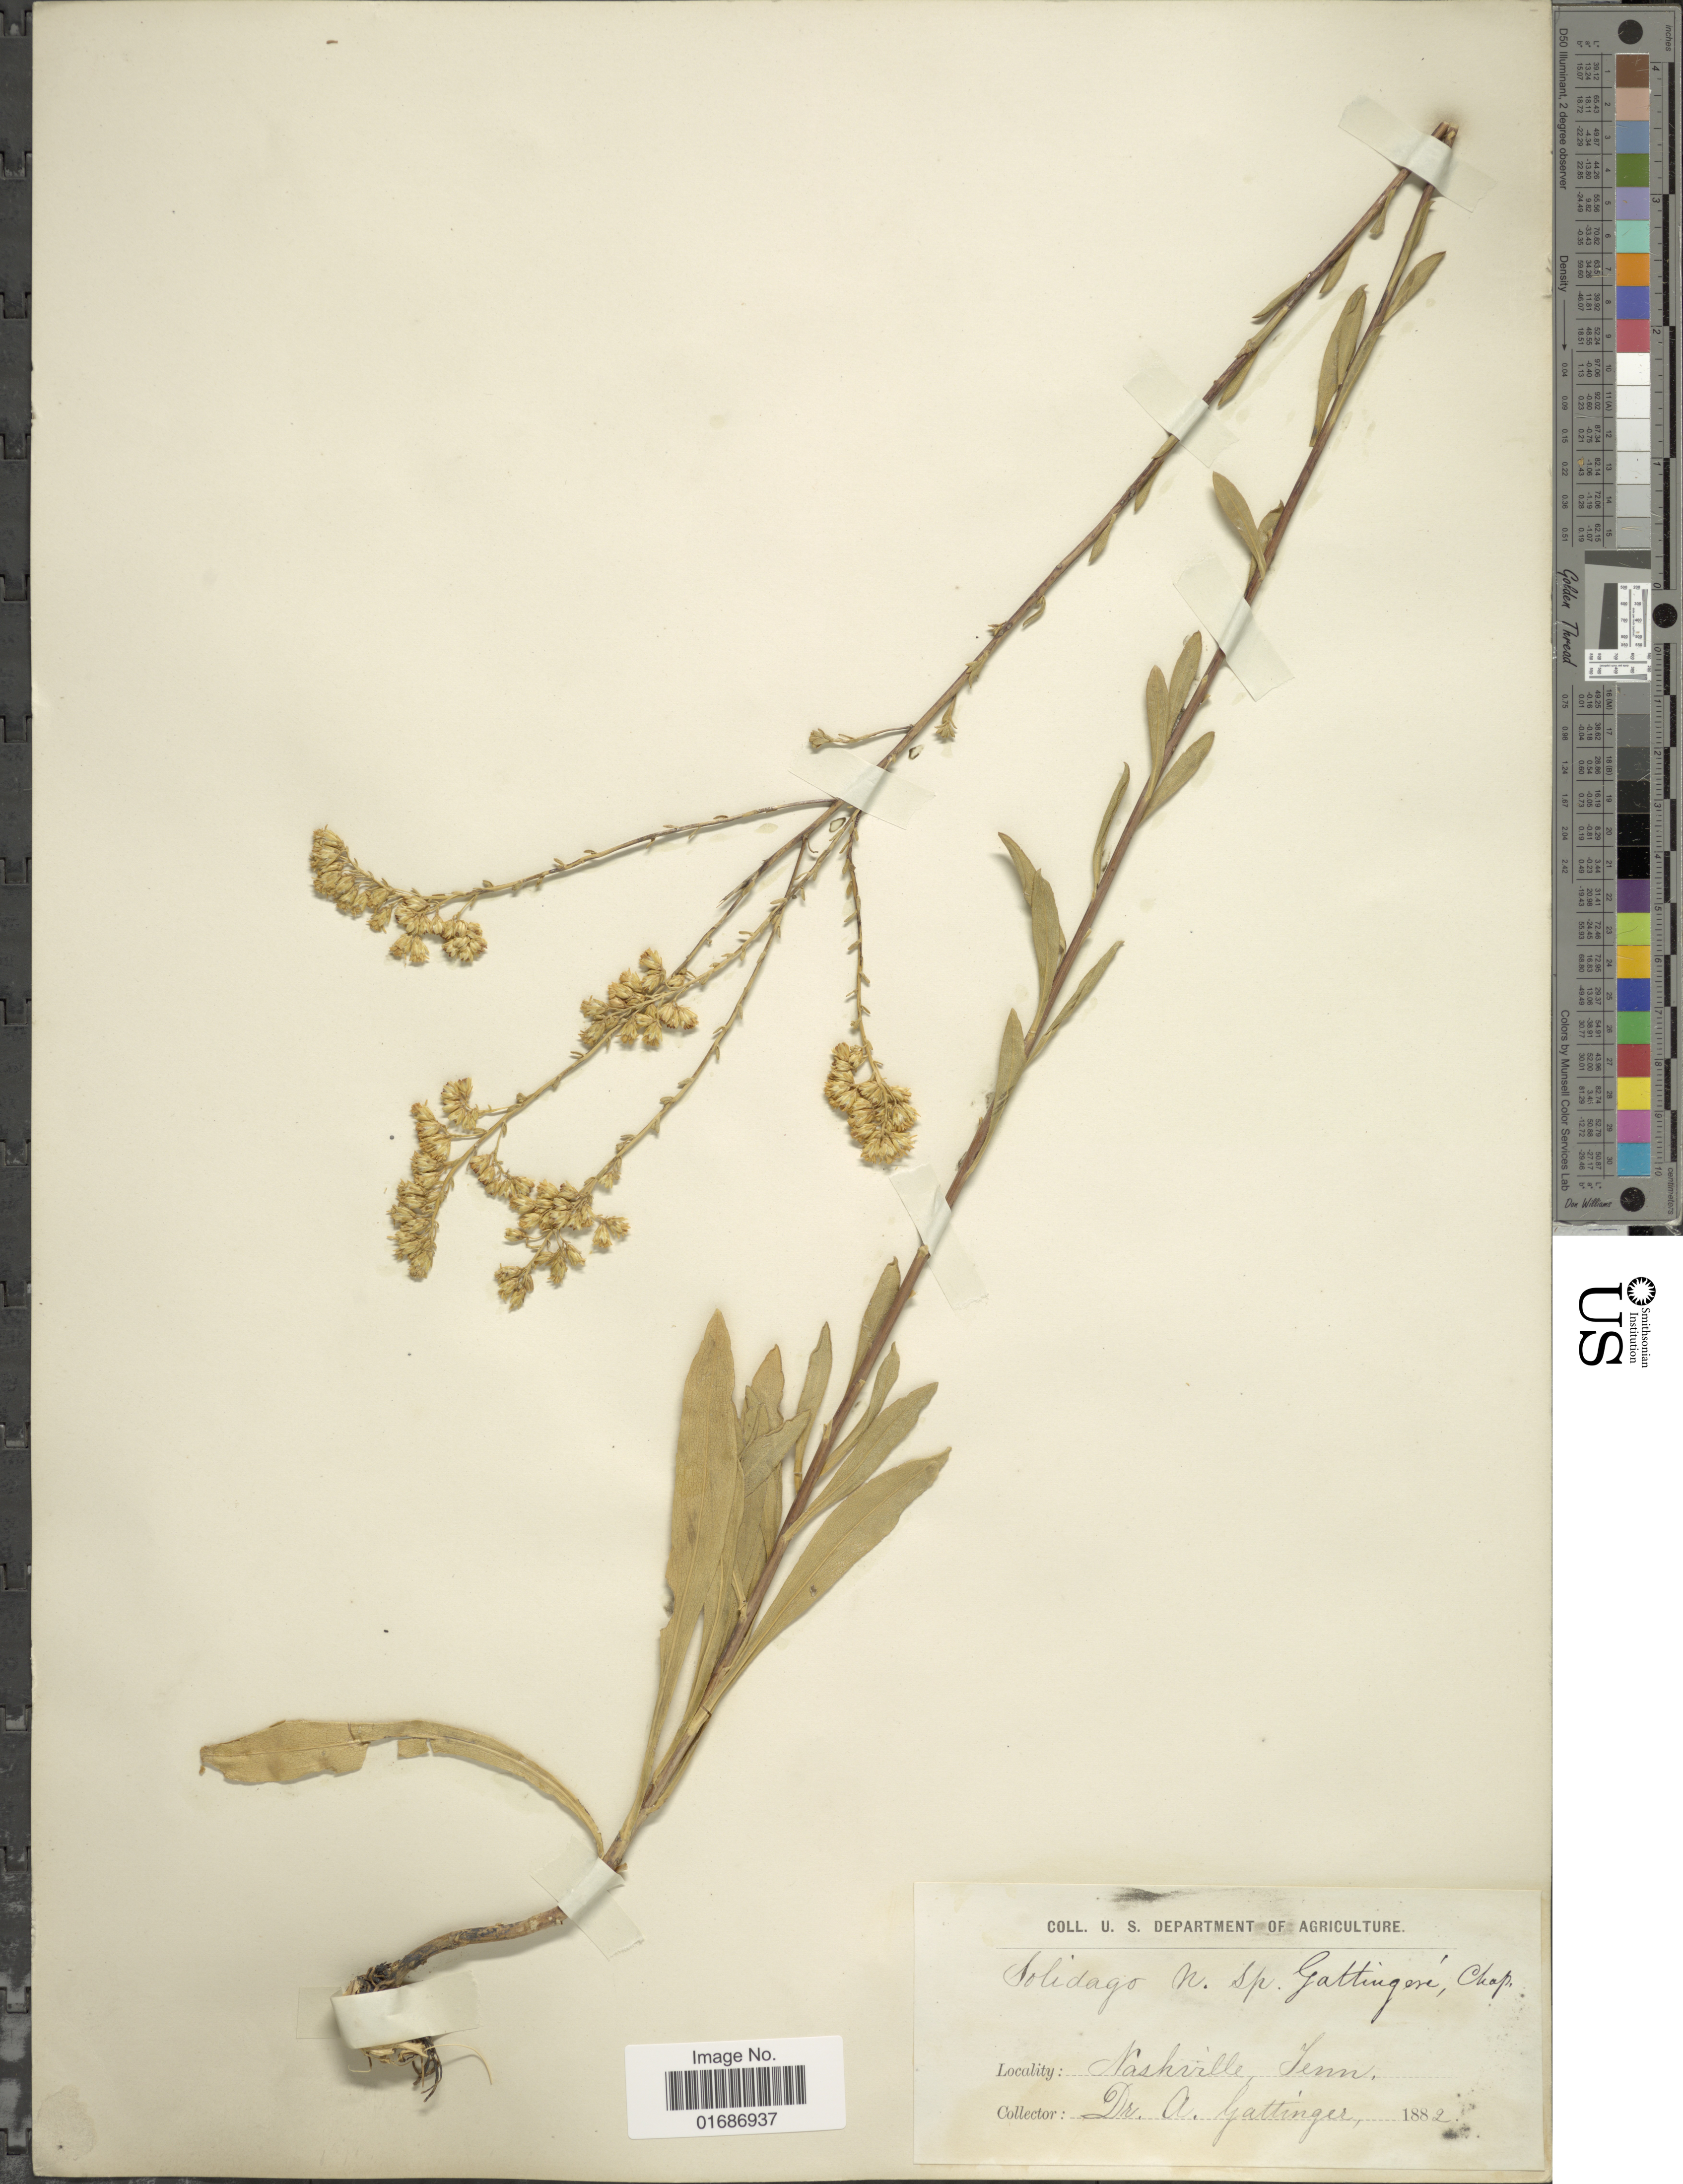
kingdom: Plantae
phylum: Tracheophyta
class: Magnoliopsida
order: Asterales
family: Asteraceae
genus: Solidago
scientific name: Solidago gattingeri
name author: Chapman ex A. Gray & et al. in A. Gray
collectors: A. Gattinger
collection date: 1882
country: United States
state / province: Tennessee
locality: Nashville